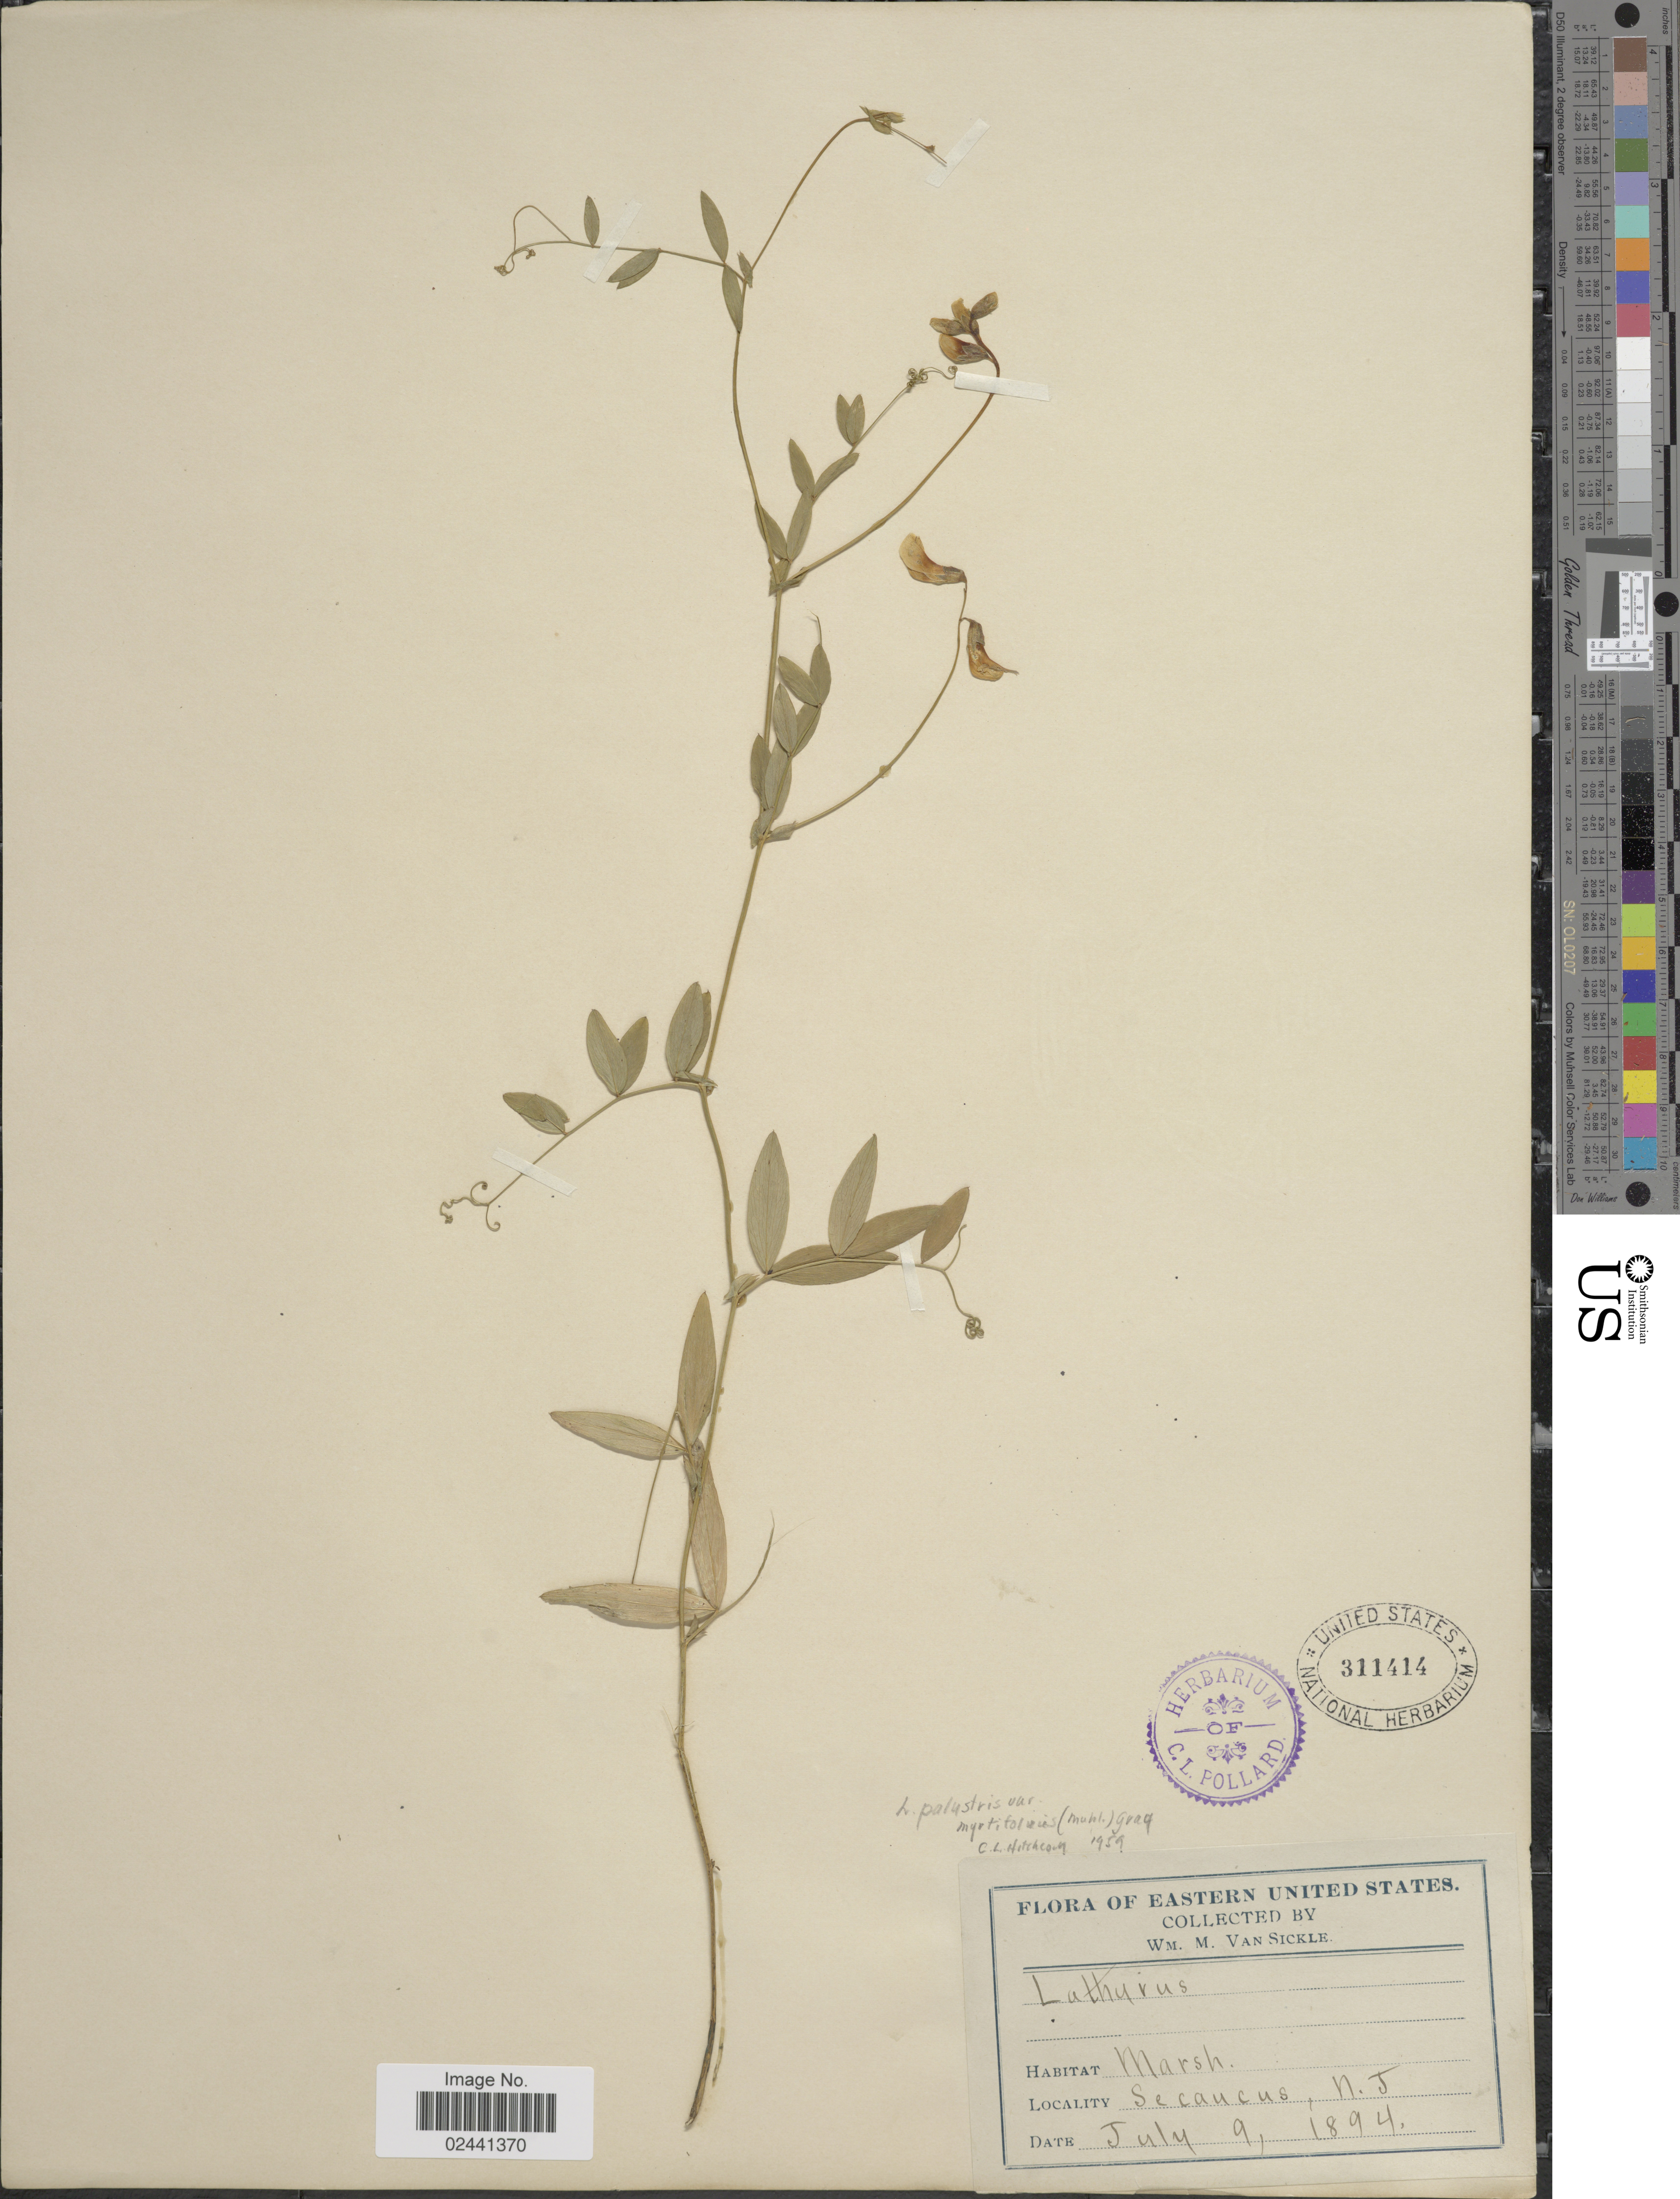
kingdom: Plantae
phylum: Tracheophyta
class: Magnoliopsida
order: Fabales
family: Fabaceae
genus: Lathyrus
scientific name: Lathyrus palustris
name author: L.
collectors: W. M. Van Sickle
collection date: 1894-07-09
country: United States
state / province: New Jersey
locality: Marsh, Secaucus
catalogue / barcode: US 311414